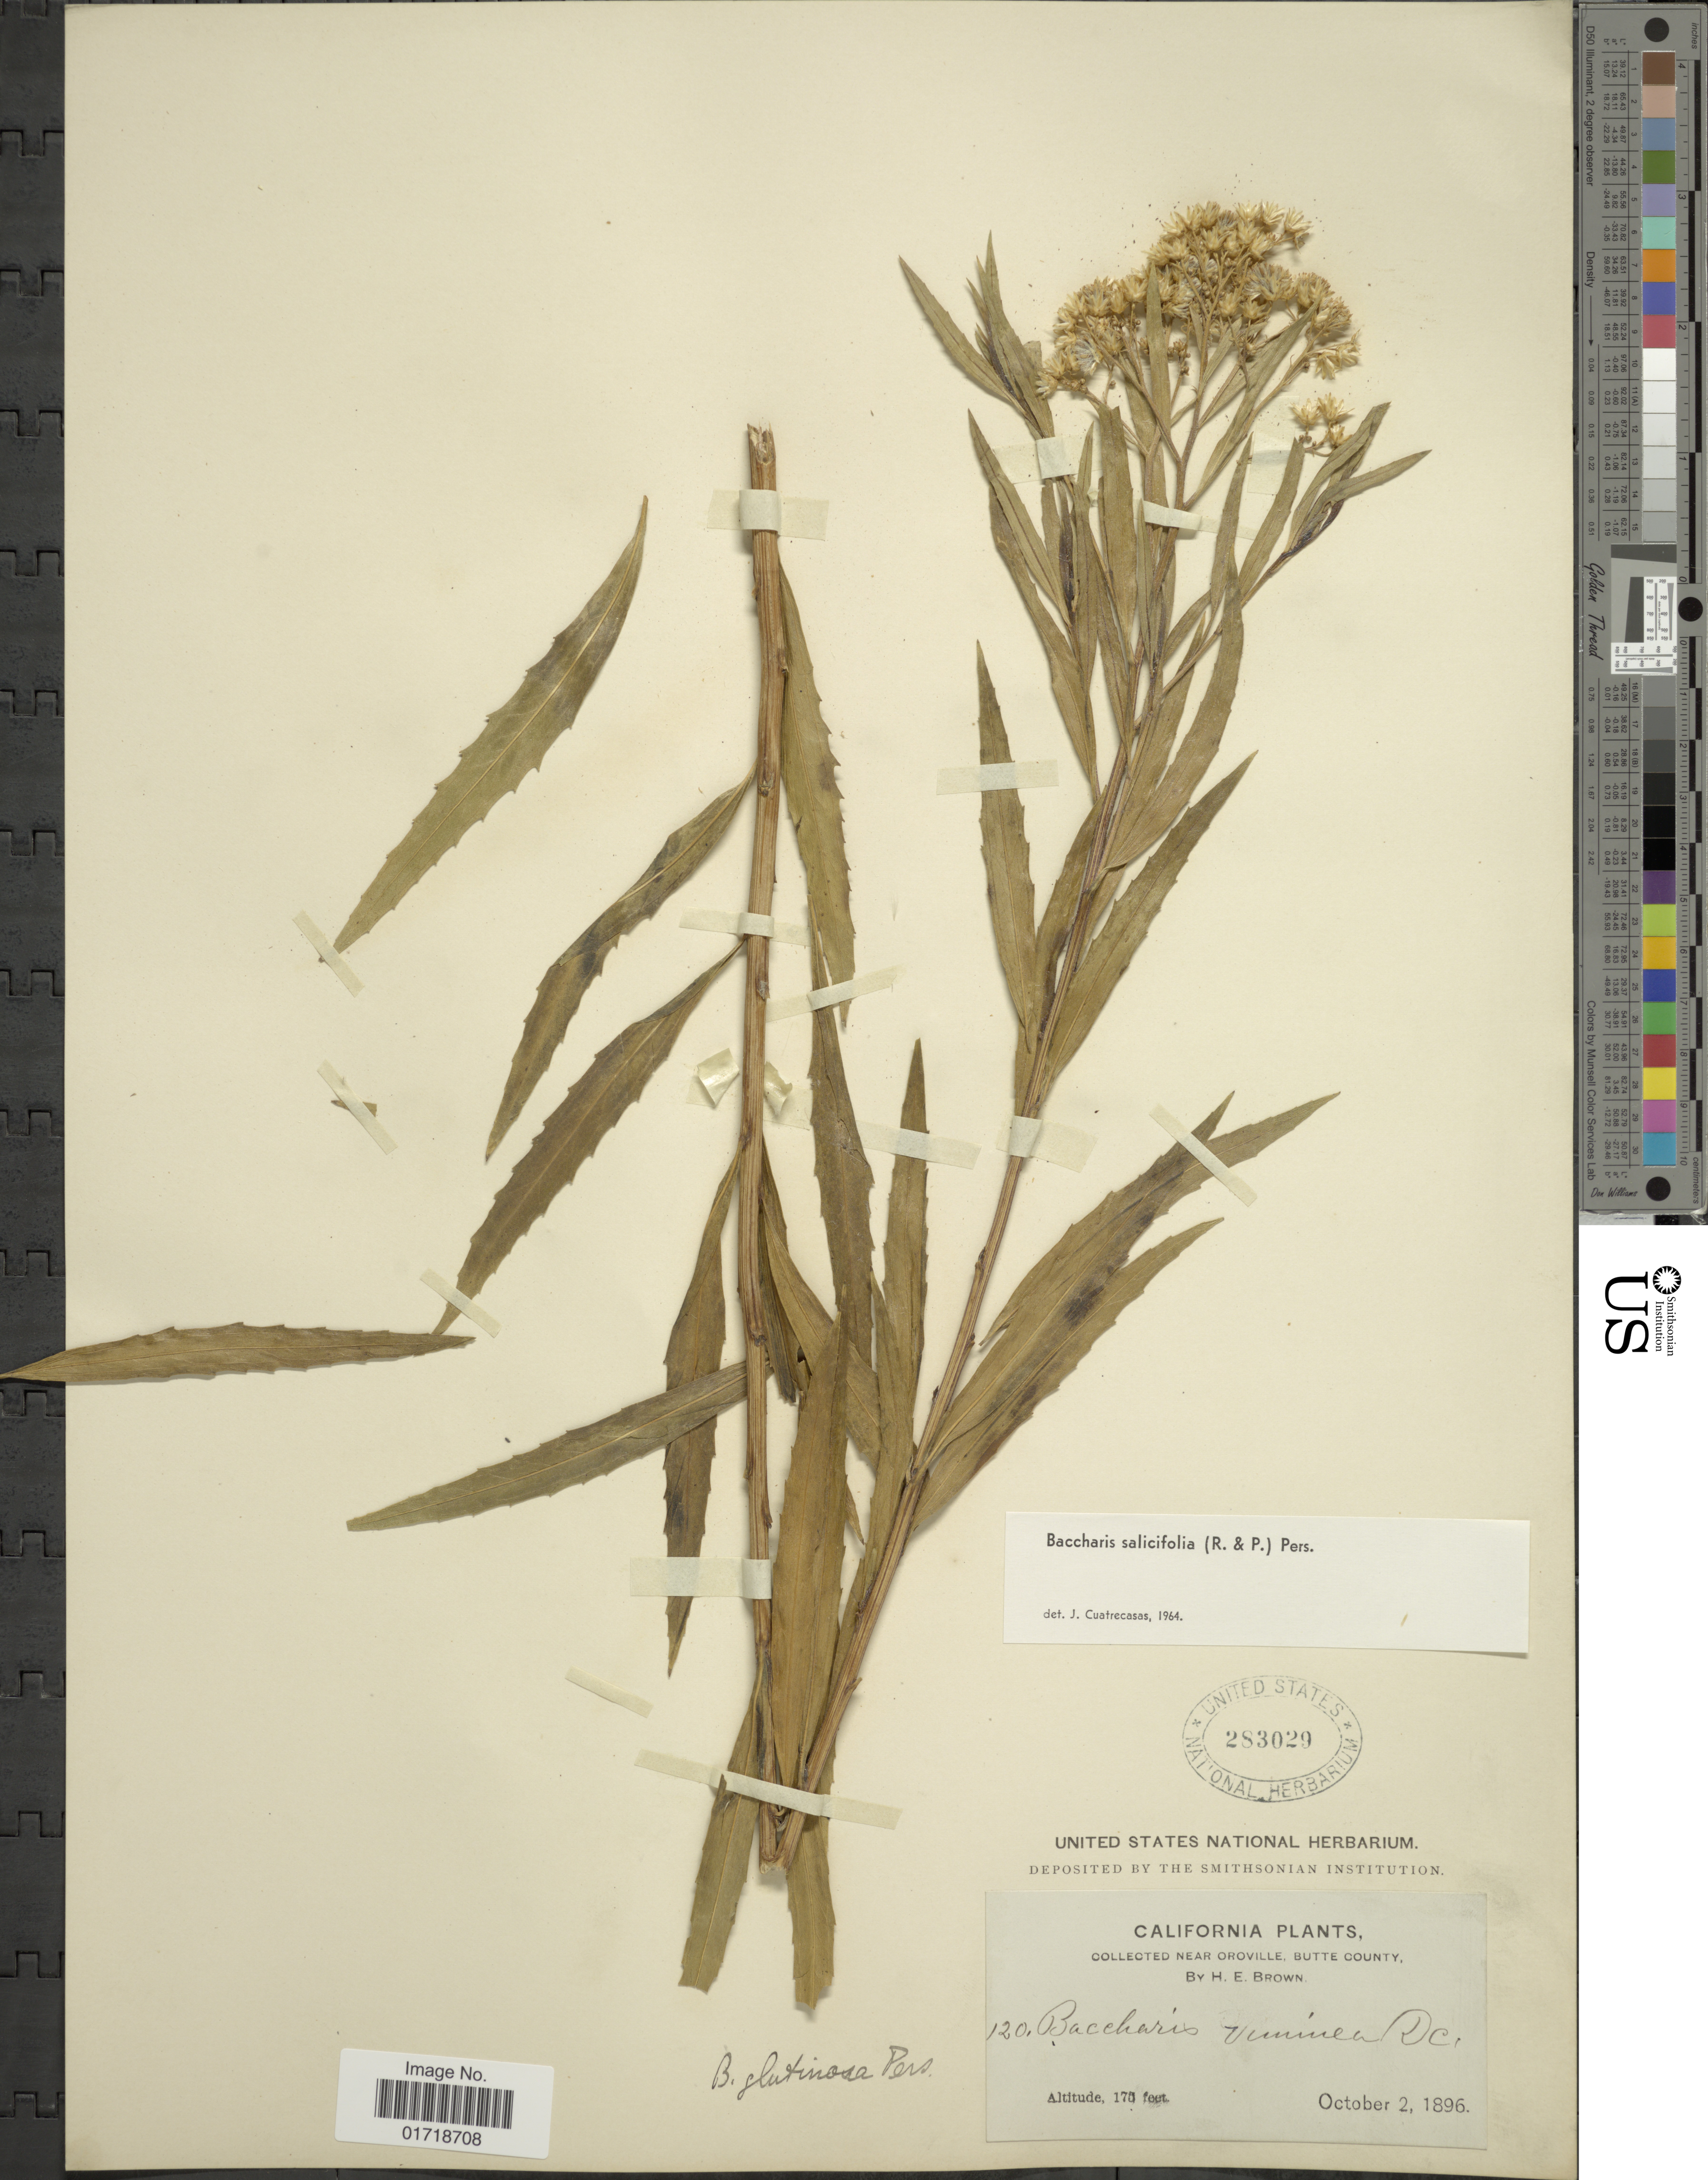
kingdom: Plantae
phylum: Tracheophyta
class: Magnoliopsida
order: Asterales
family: Asteraceae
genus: Baccharis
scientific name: Baccharis glutinosa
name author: Pers.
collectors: H. E. Brown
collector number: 120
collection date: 1896-10-02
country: United States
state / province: California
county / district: Butte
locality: Oroville, butte county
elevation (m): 53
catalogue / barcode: US 283029